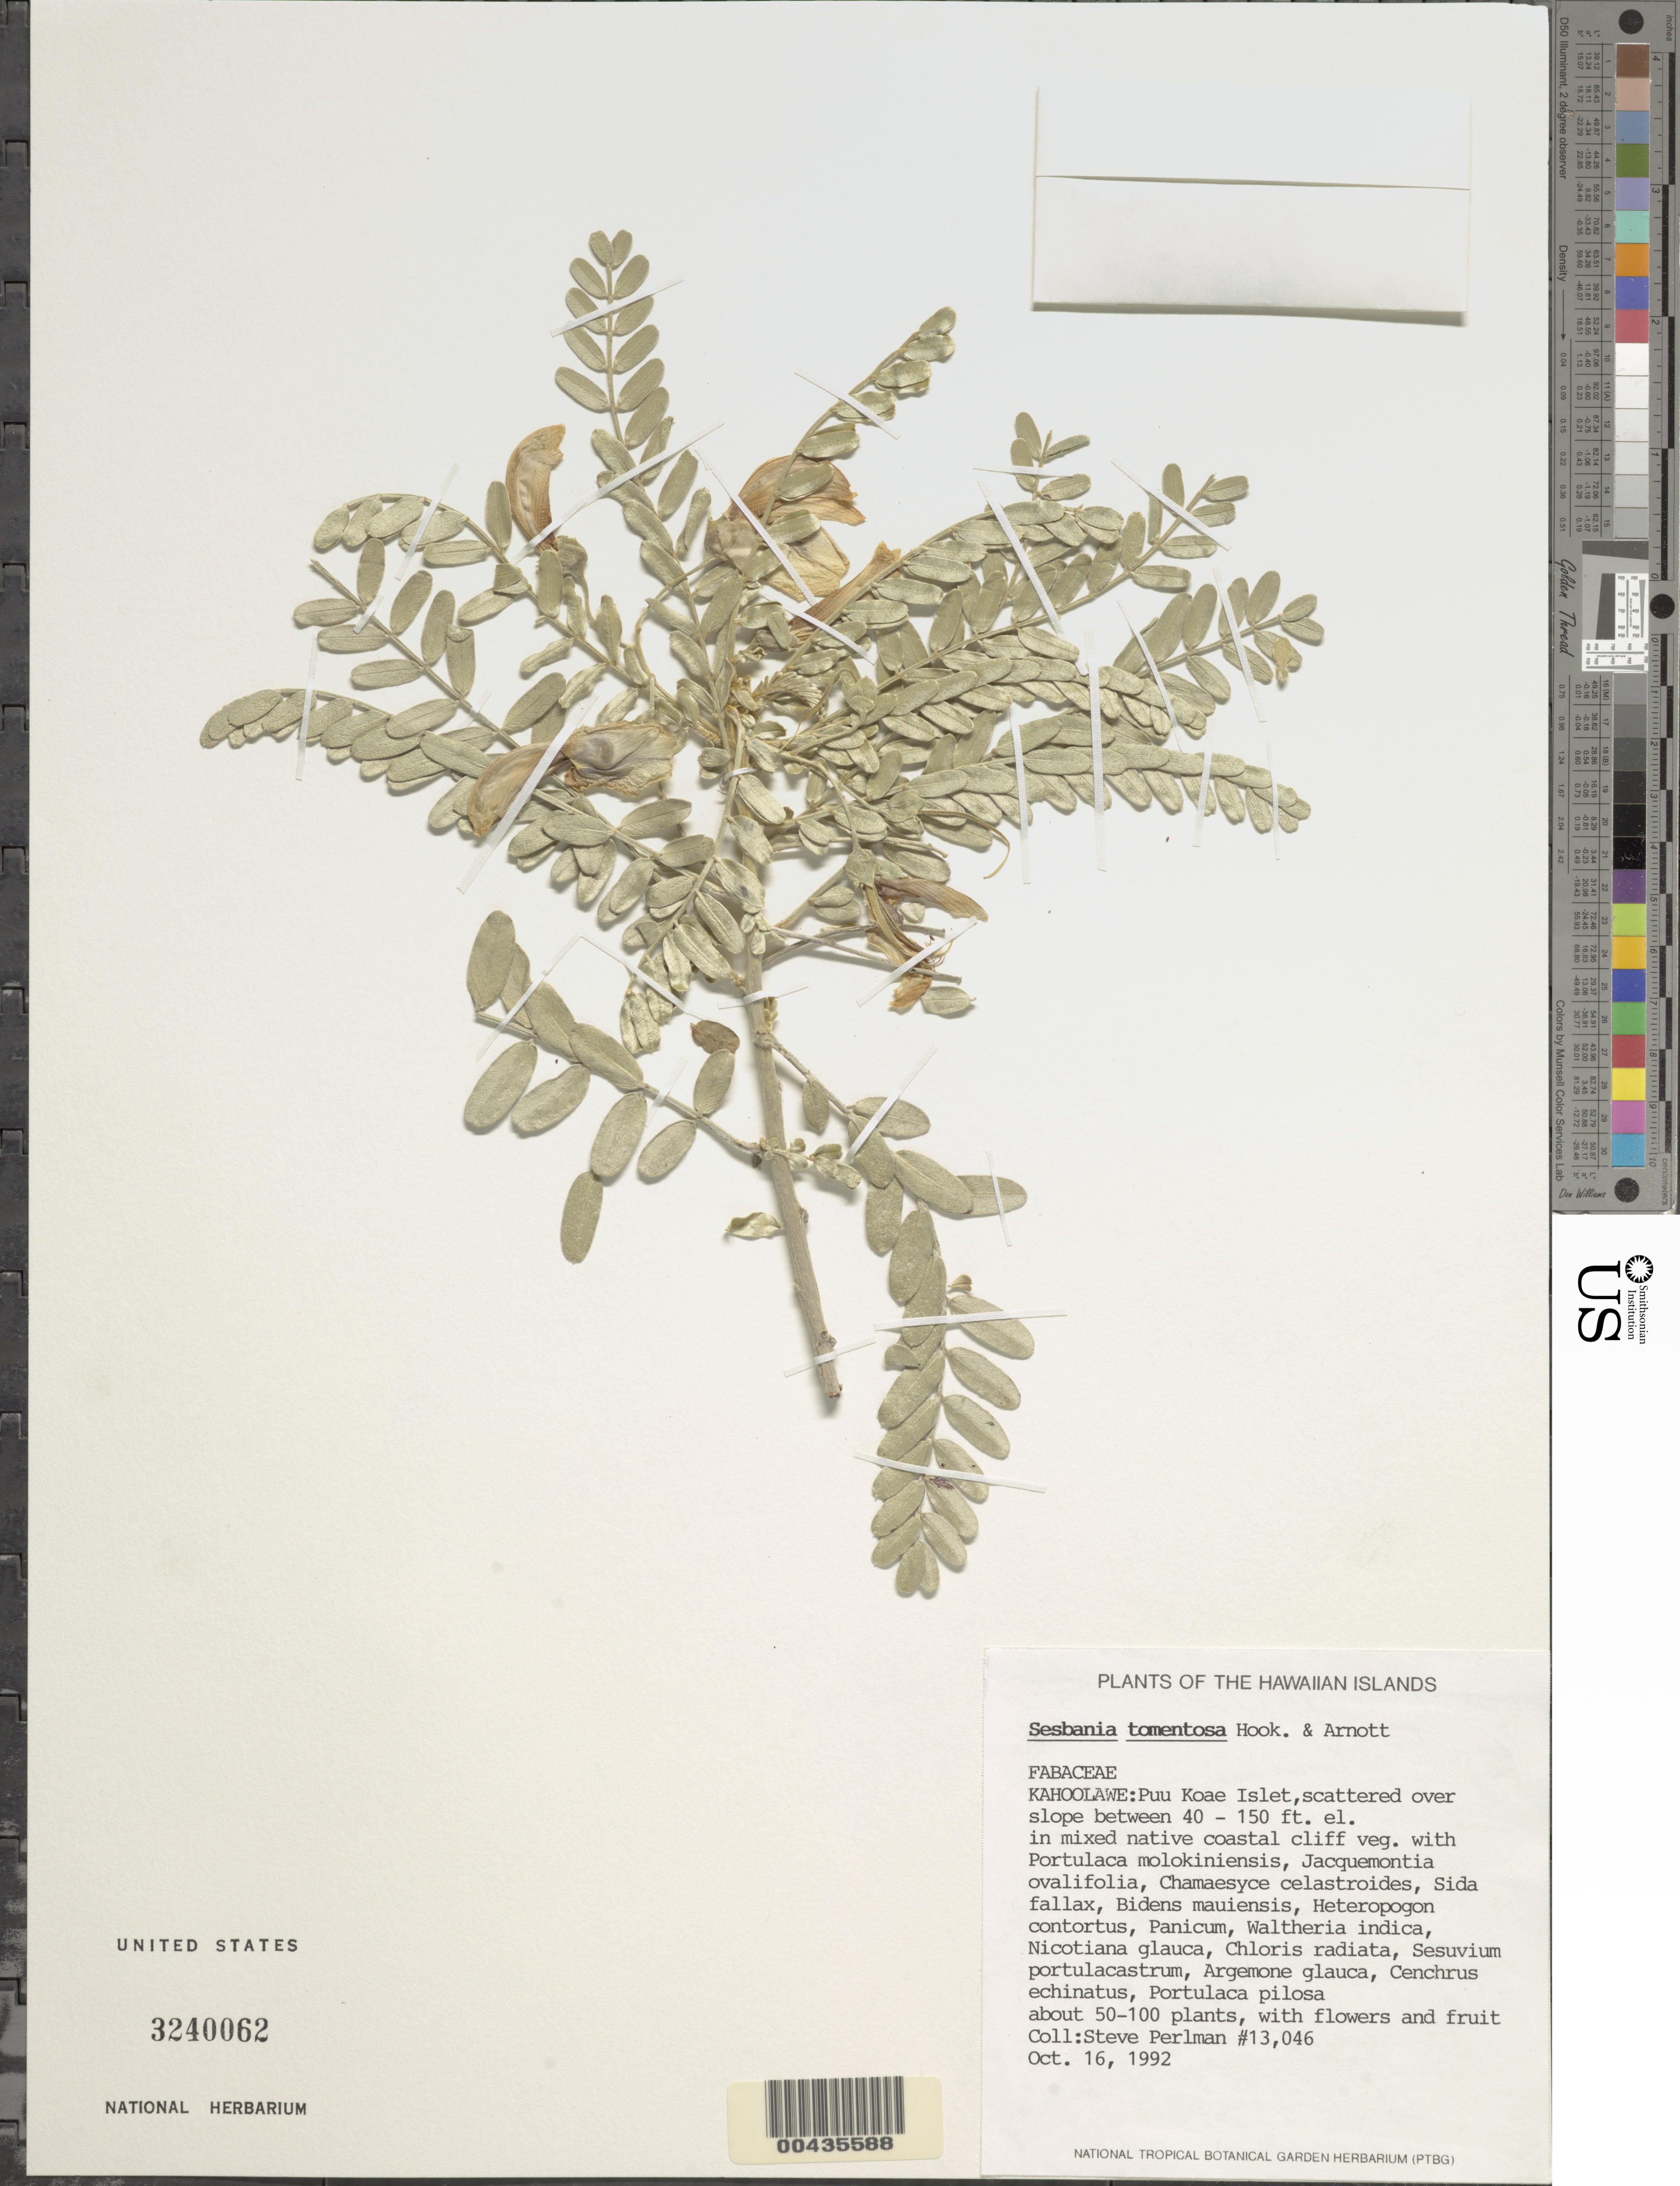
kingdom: Plantae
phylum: Tracheophyta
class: Magnoliopsida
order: Fabales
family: Fabaceae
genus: Sesbania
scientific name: Sesbania tomentosa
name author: Hook. & Arn.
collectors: S. P. Perlman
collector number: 13046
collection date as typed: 16 Oct 1992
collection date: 1992-10-16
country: United States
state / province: Hawaii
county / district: Maui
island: Kaho'olawe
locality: Puu Koae Islet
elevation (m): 12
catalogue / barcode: US 3240062